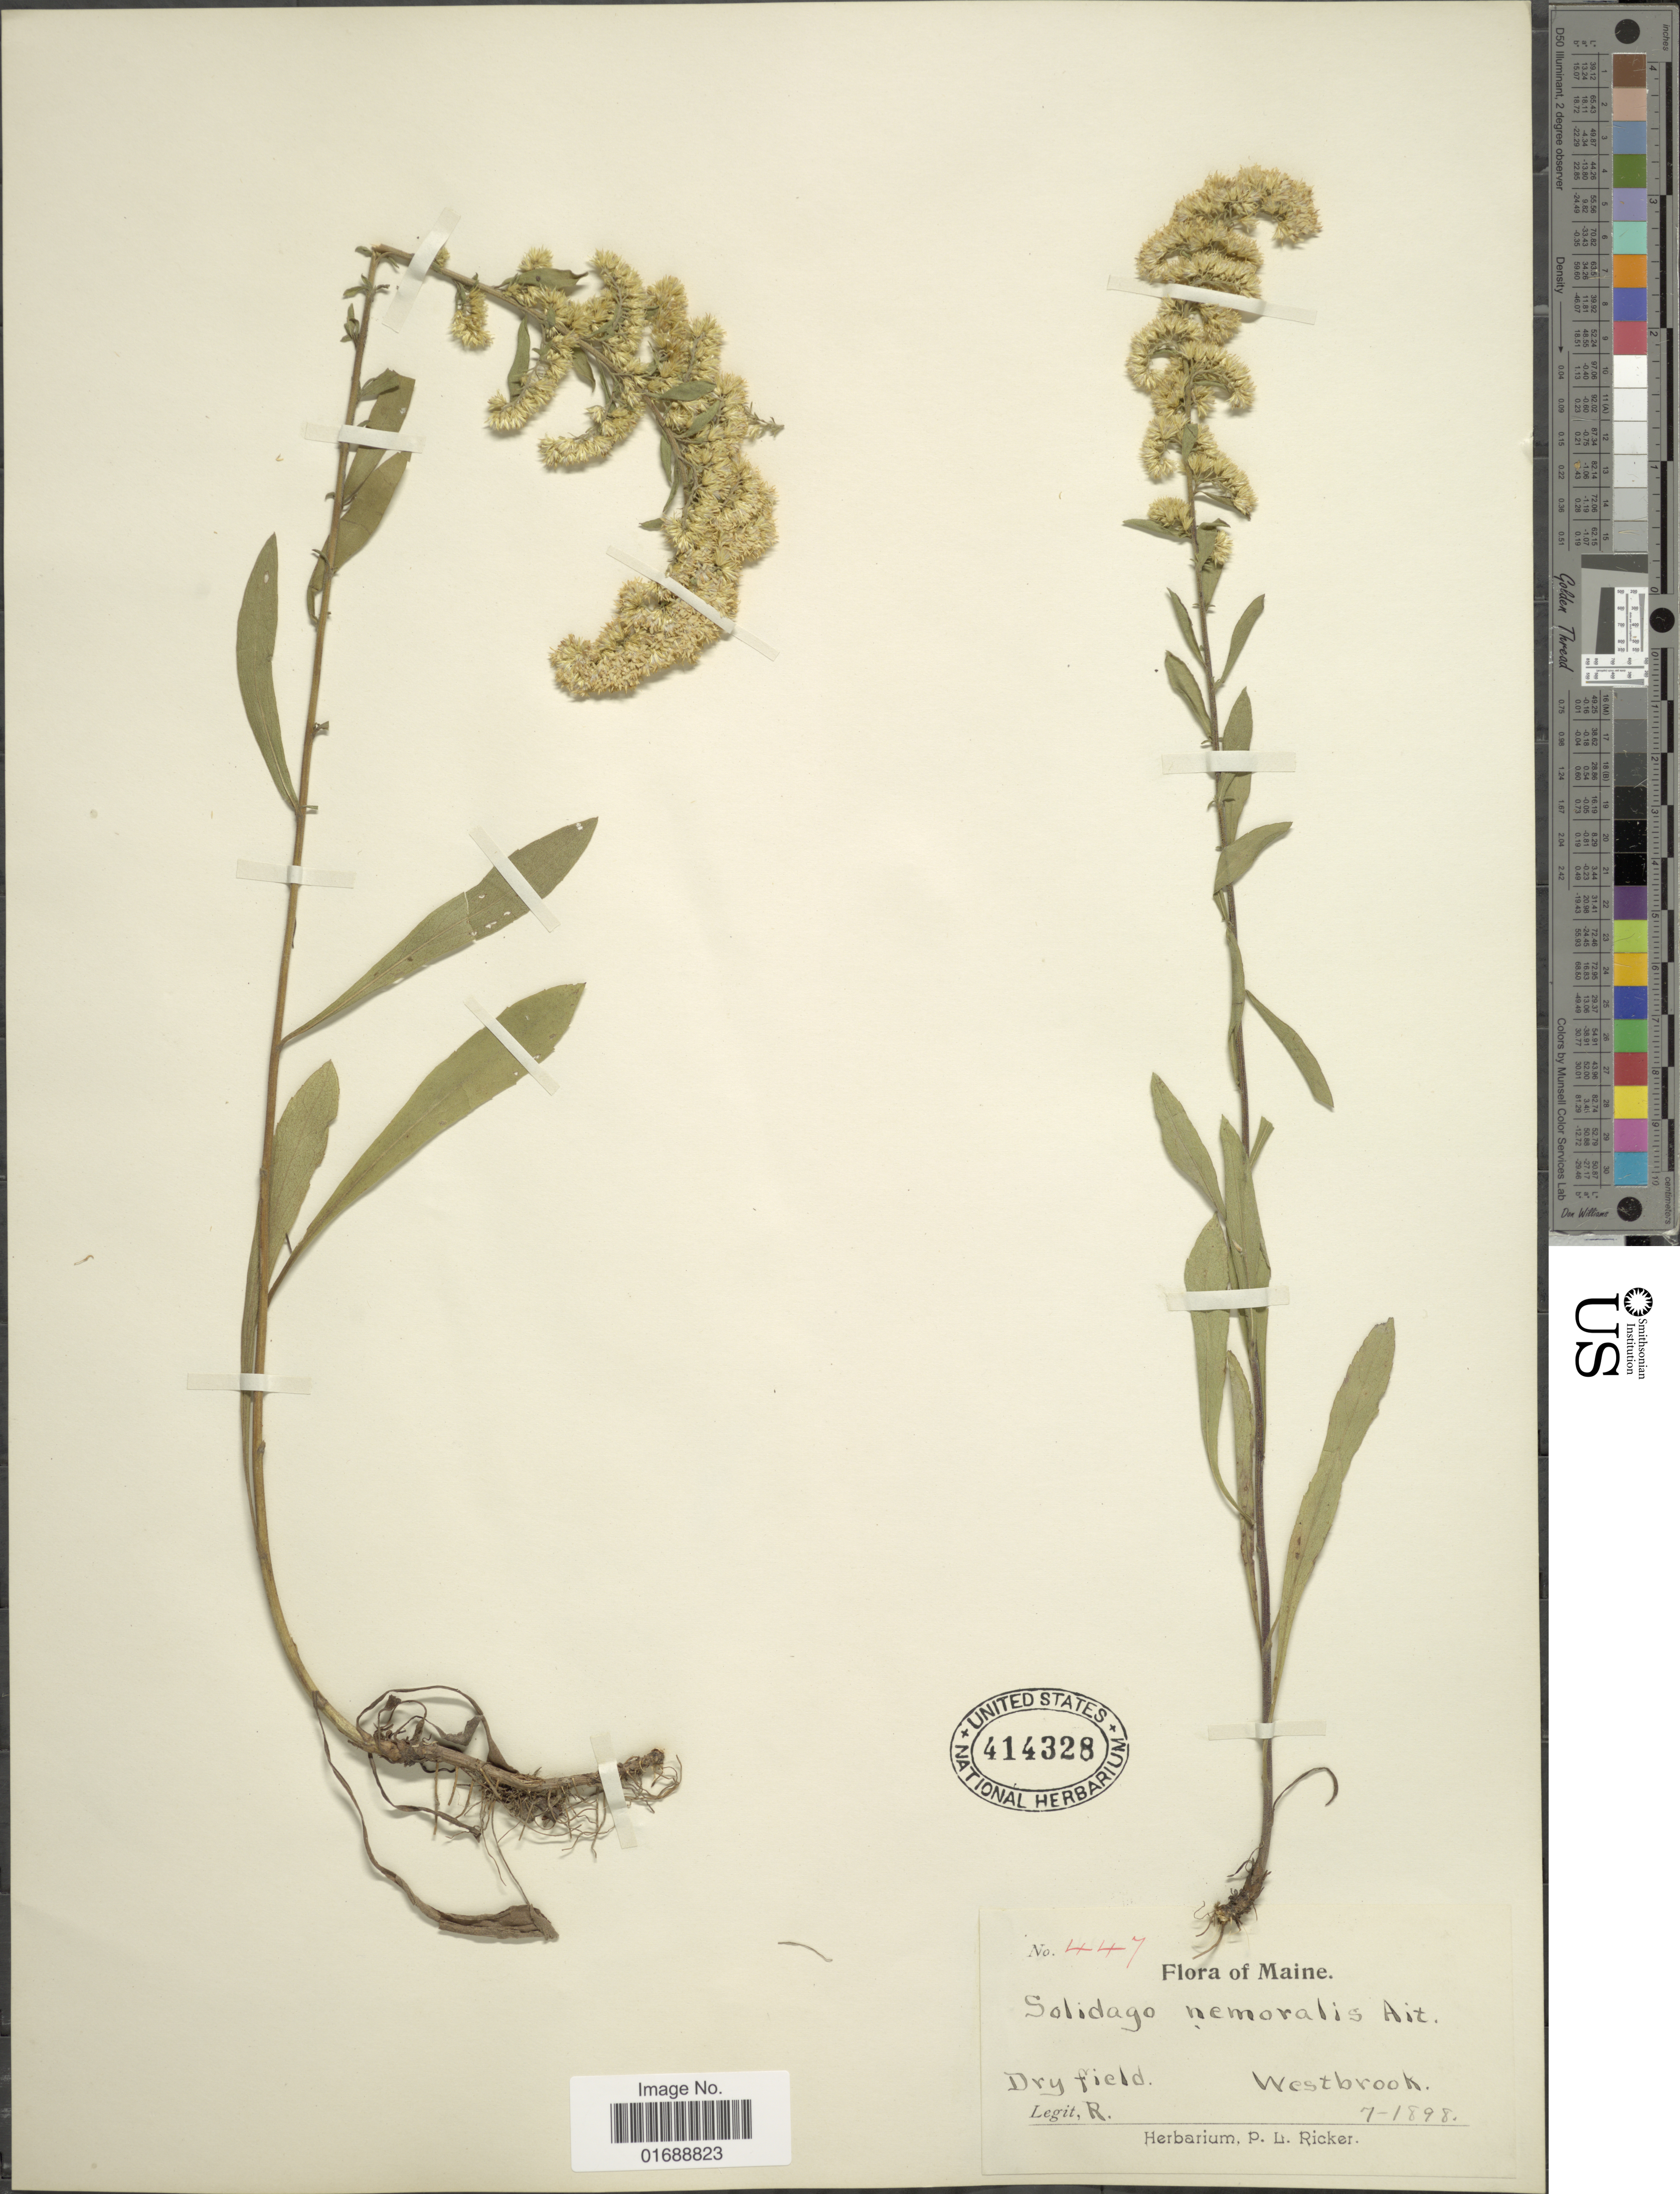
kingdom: Plantae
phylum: Tracheophyta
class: Magnoliopsida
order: Asterales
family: Asteraceae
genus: Solidago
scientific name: Solidago nemoralis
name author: Aiton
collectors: P. Ricker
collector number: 447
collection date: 1898-07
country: United States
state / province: Maine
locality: Westbrook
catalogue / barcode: US 414328